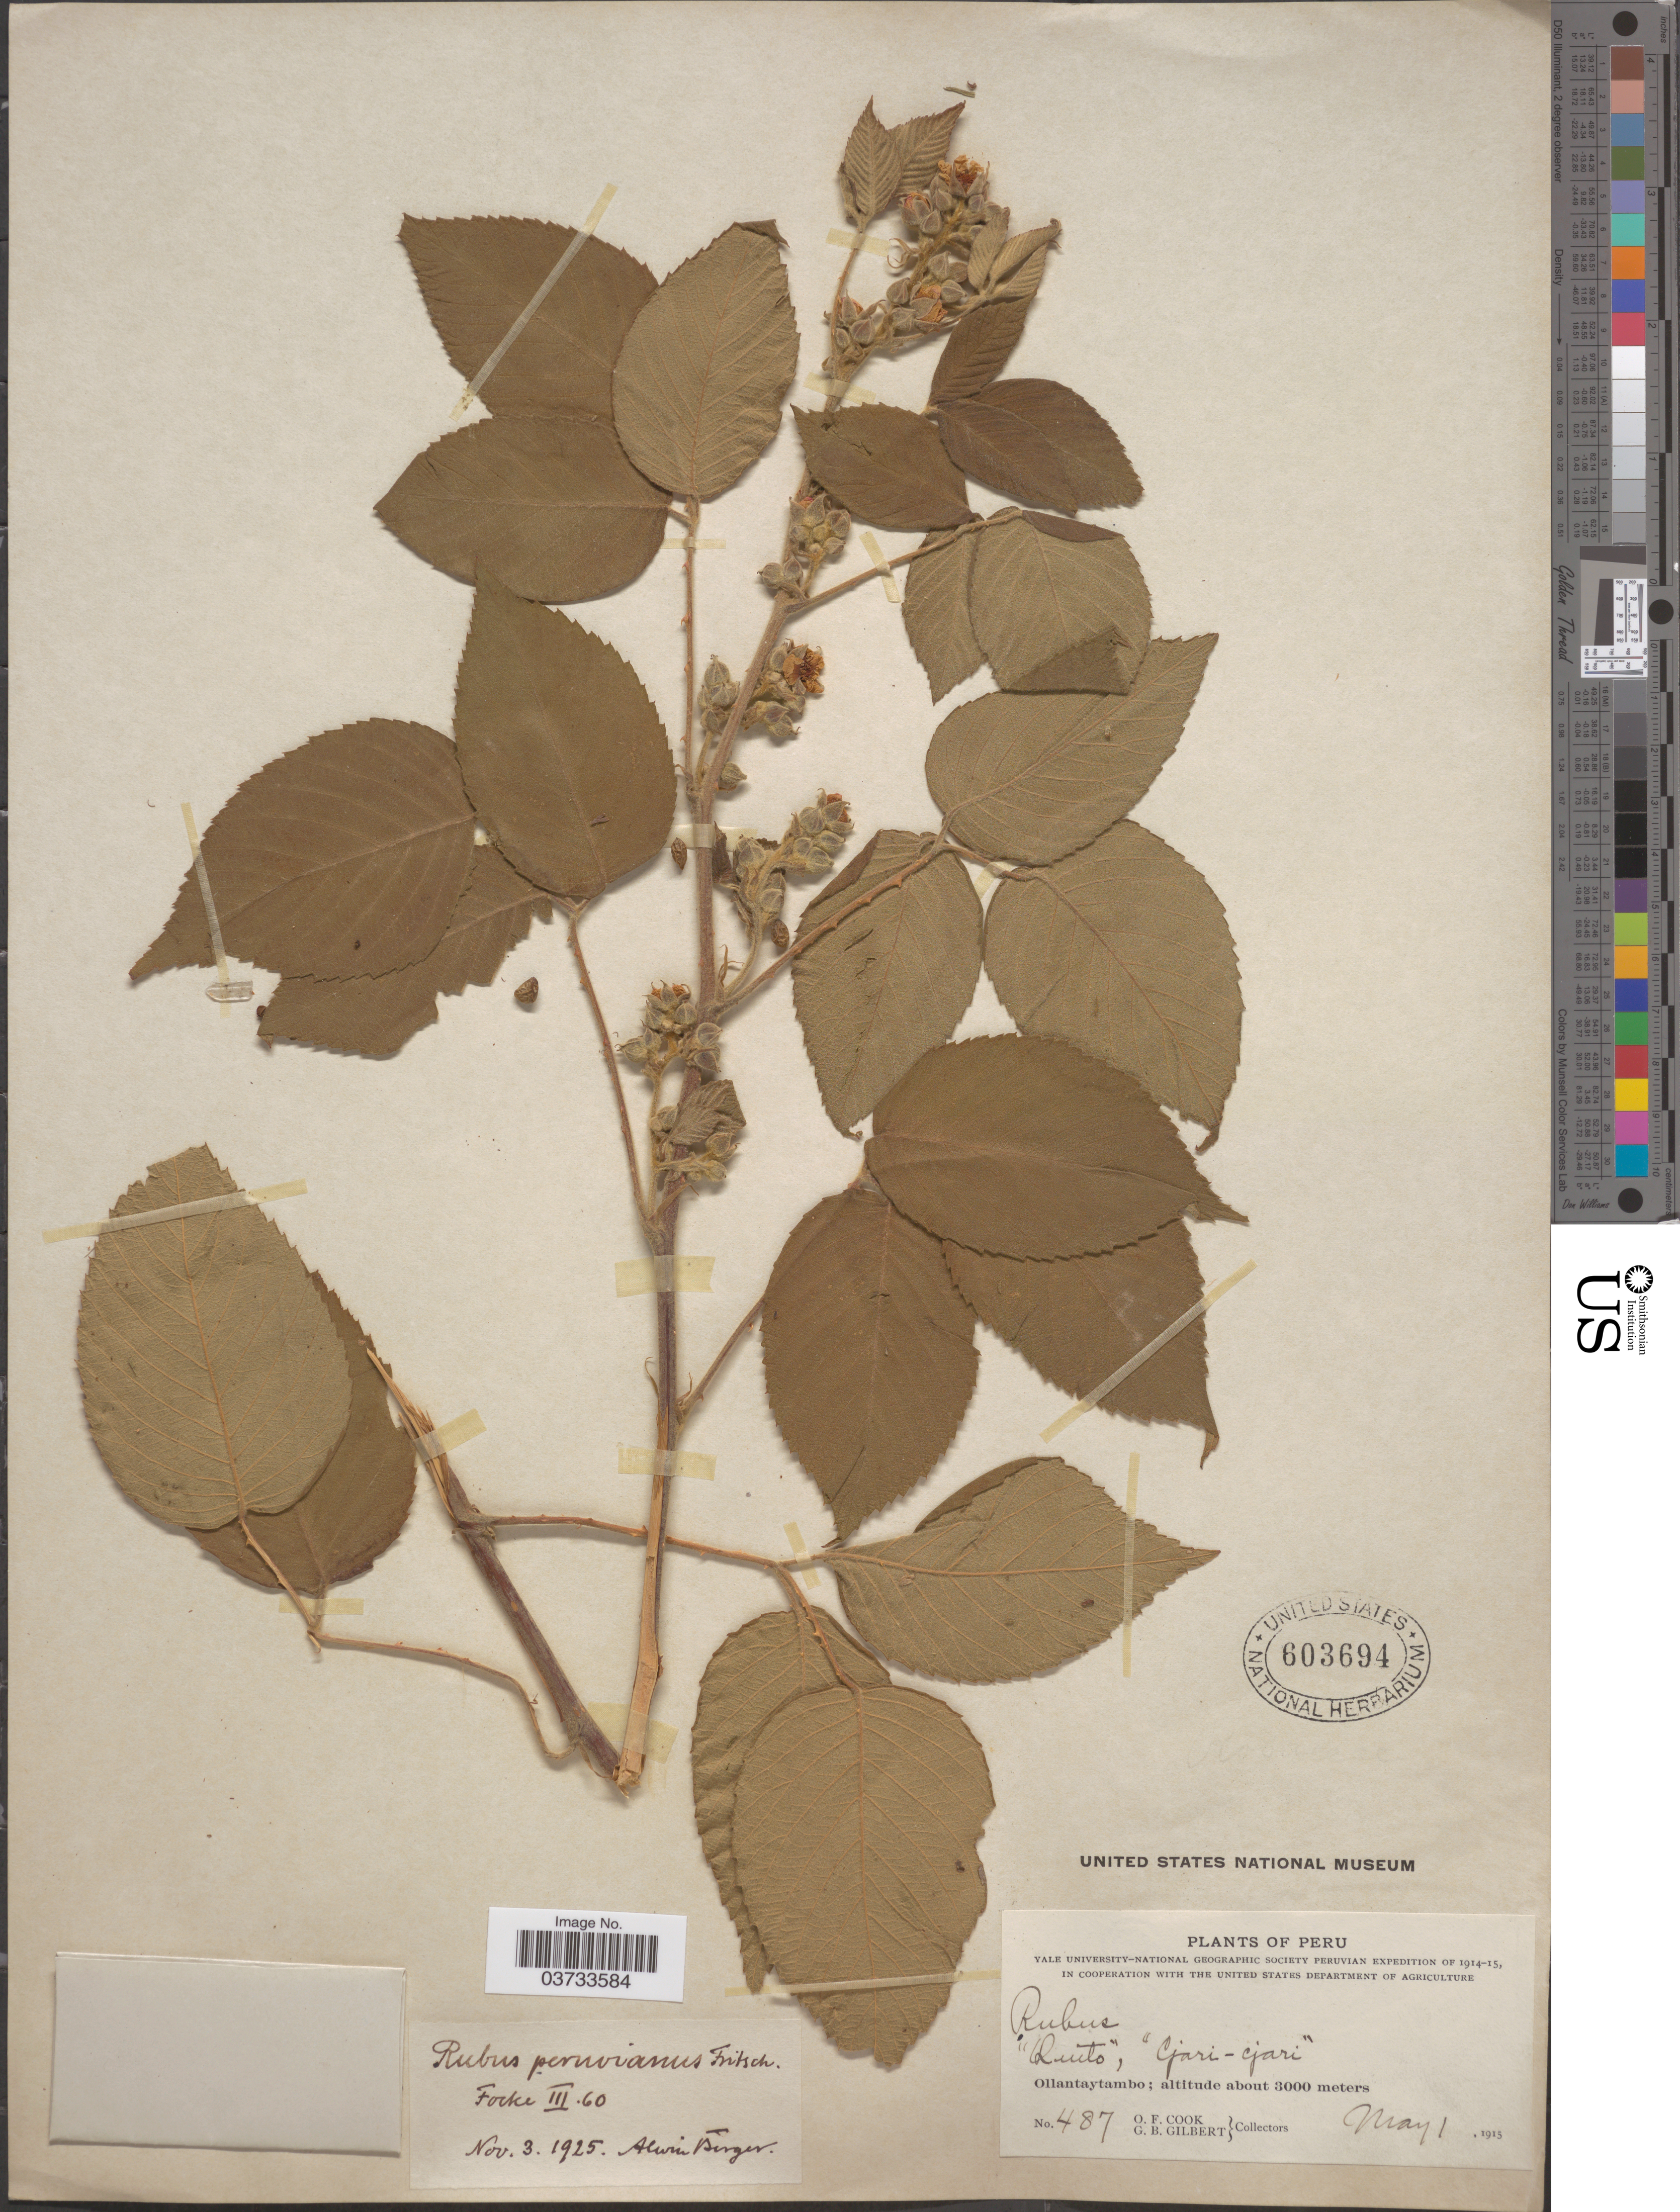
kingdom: Plantae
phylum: Tracheophyta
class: Magnoliopsida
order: Rosales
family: Rosaceae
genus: Rubus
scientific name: Rubus peruvianus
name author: Fritsch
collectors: O. F. Cook & G. B. Gilbert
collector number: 487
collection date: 1915-05-01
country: Peru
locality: Ollantaytambo.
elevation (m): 3000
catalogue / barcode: US 603694